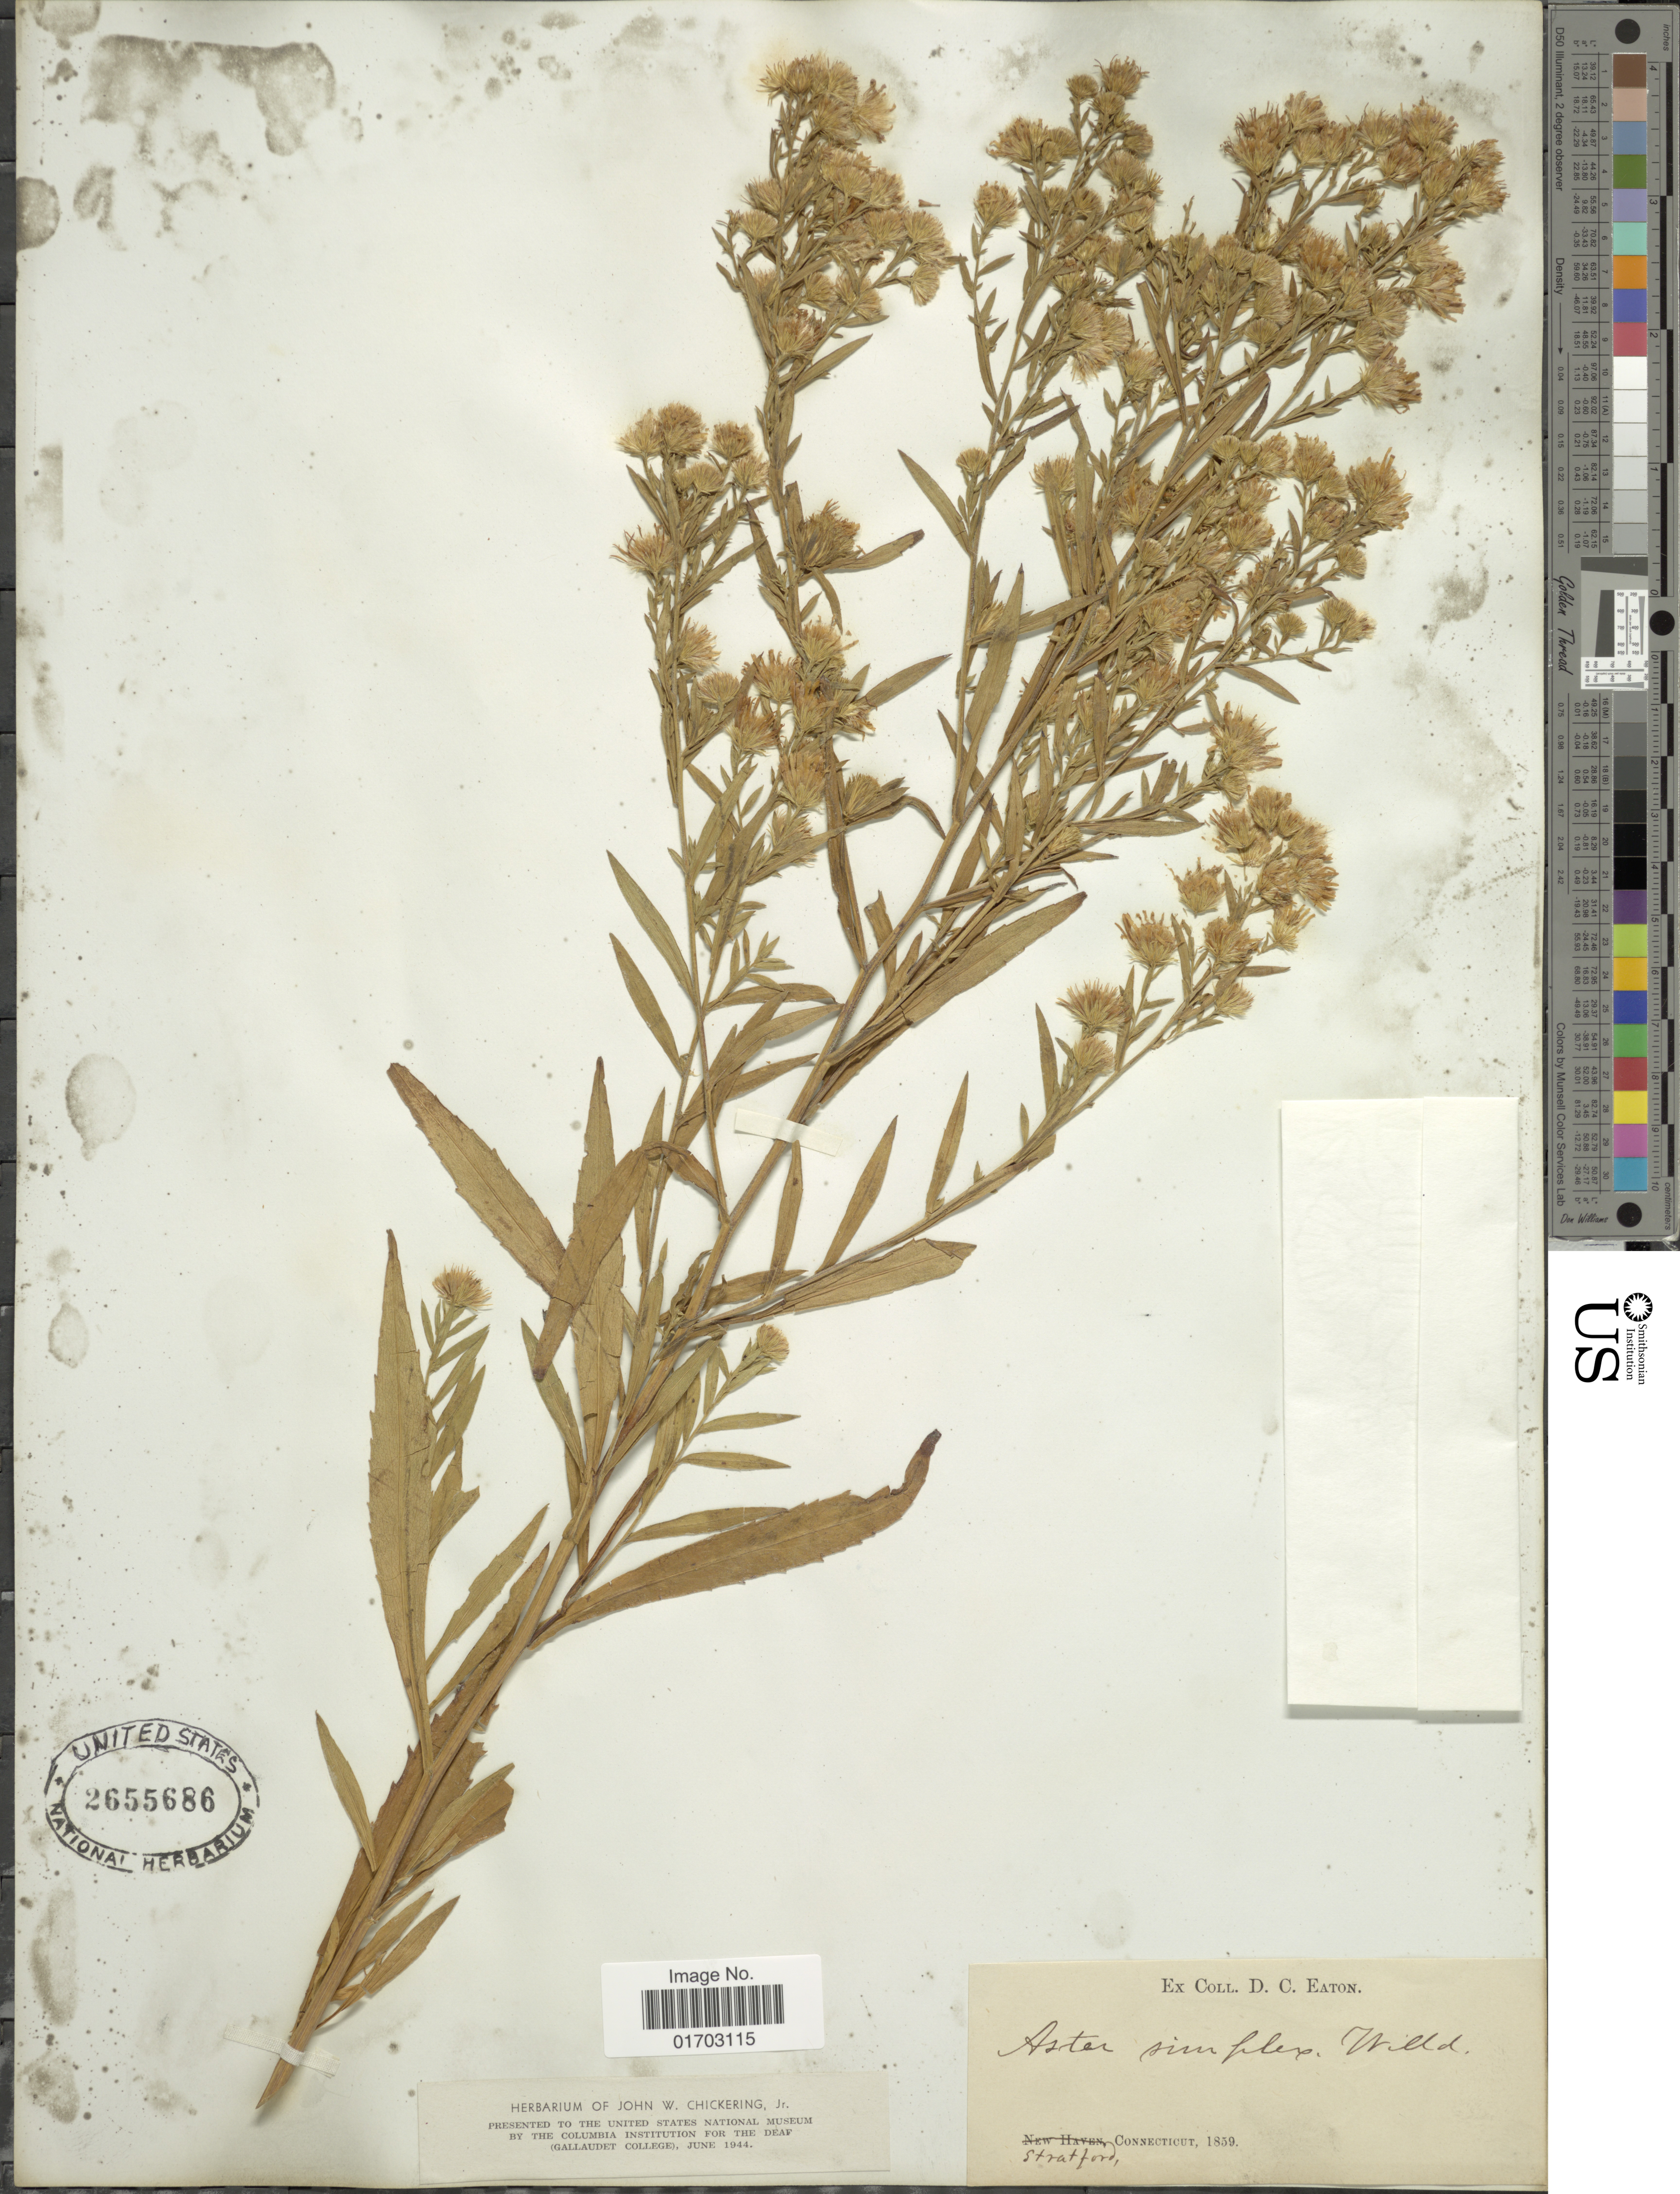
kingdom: Plantae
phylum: Tracheophyta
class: Magnoliopsida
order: Asterales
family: Asteraceae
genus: Symphyotrichum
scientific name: Symphyotrichum simplex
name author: (Willd.) Á. Löve & D. Löve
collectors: D. Eaton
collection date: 1859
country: United States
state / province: Connecticut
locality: Stratford.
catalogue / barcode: US 2655686